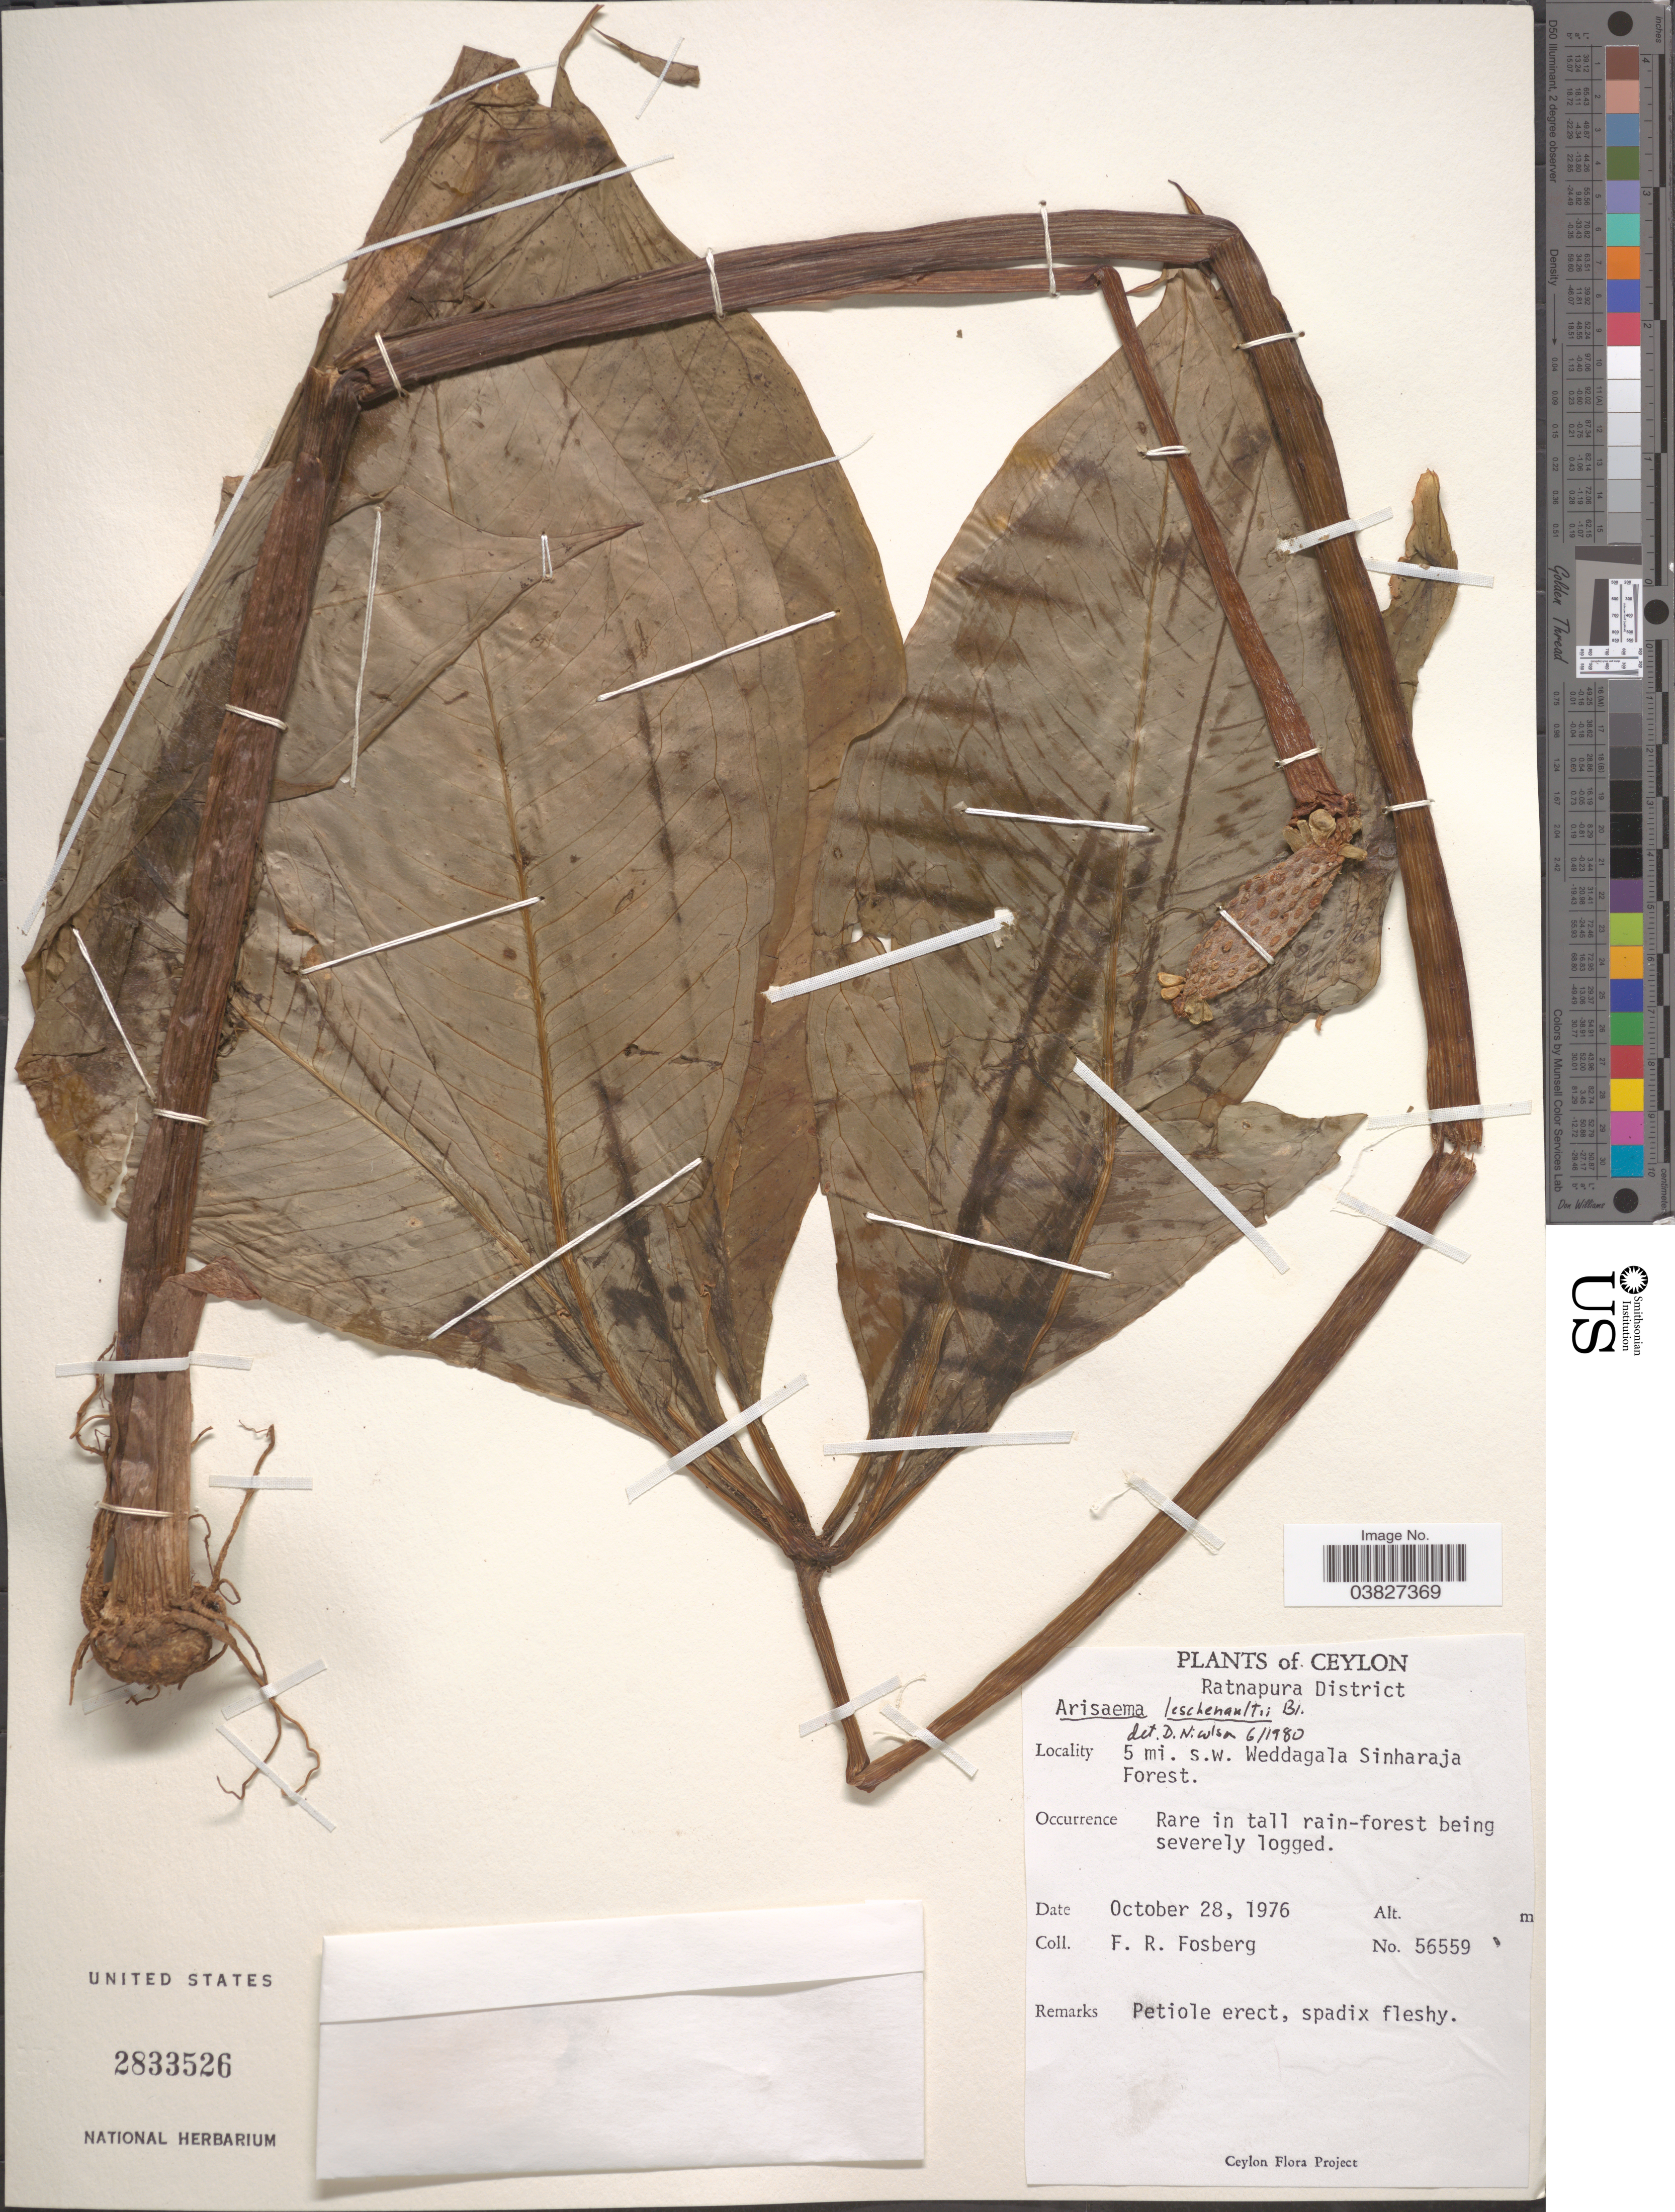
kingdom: Plantae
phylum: Tracheophyta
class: Liliopsida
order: Alismatales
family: Araceae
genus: Arisaema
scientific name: Arisaema leschenaultii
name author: Blume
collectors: F. R. Fosberg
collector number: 56559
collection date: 1976-10-28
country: Sri Lanka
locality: Ceylon. Ratnapura District. 5 mi. s.w. Weddagala Sinharaja Forest.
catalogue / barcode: US 2833526